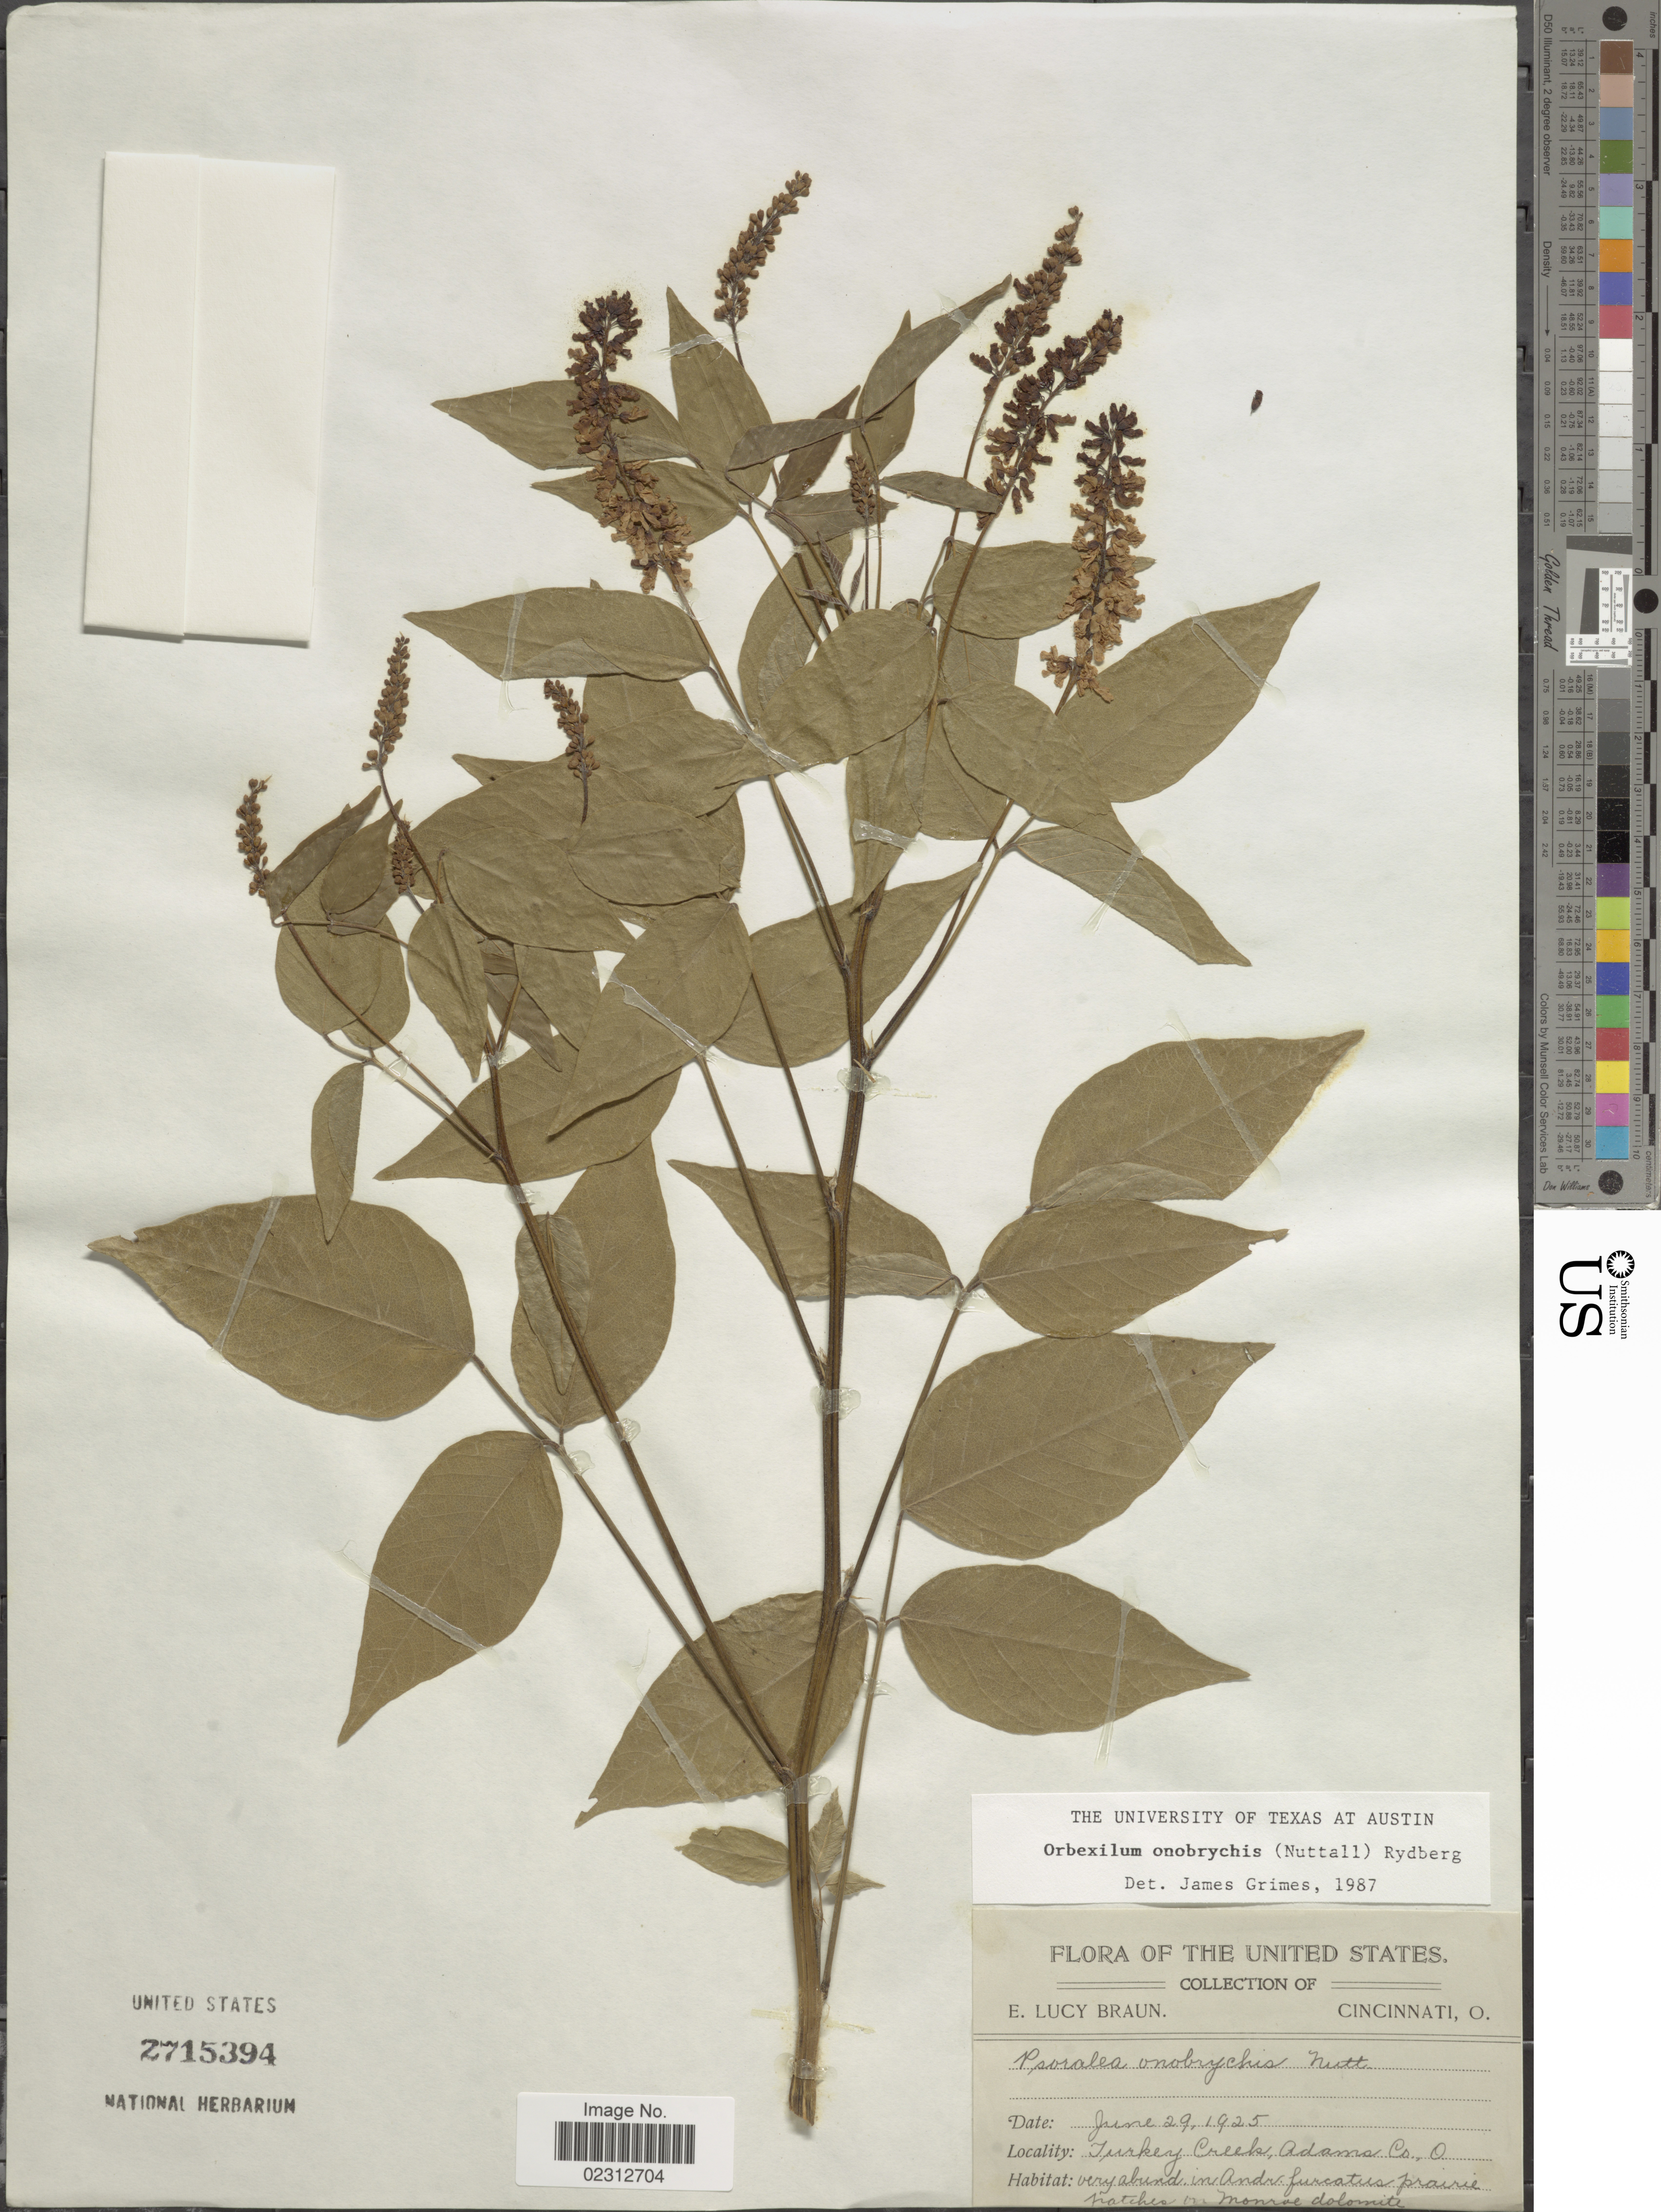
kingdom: Plantae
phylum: Tracheophyta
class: Magnoliopsida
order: Fabales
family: Fabaceae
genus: Orbexilum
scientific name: Orbexilum onobrychis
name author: (Nutt.) Rydb.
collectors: E. L. Braun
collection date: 1925-06-29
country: United States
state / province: Ohio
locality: Turkey Creek, Adams Co. O.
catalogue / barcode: US 2715394